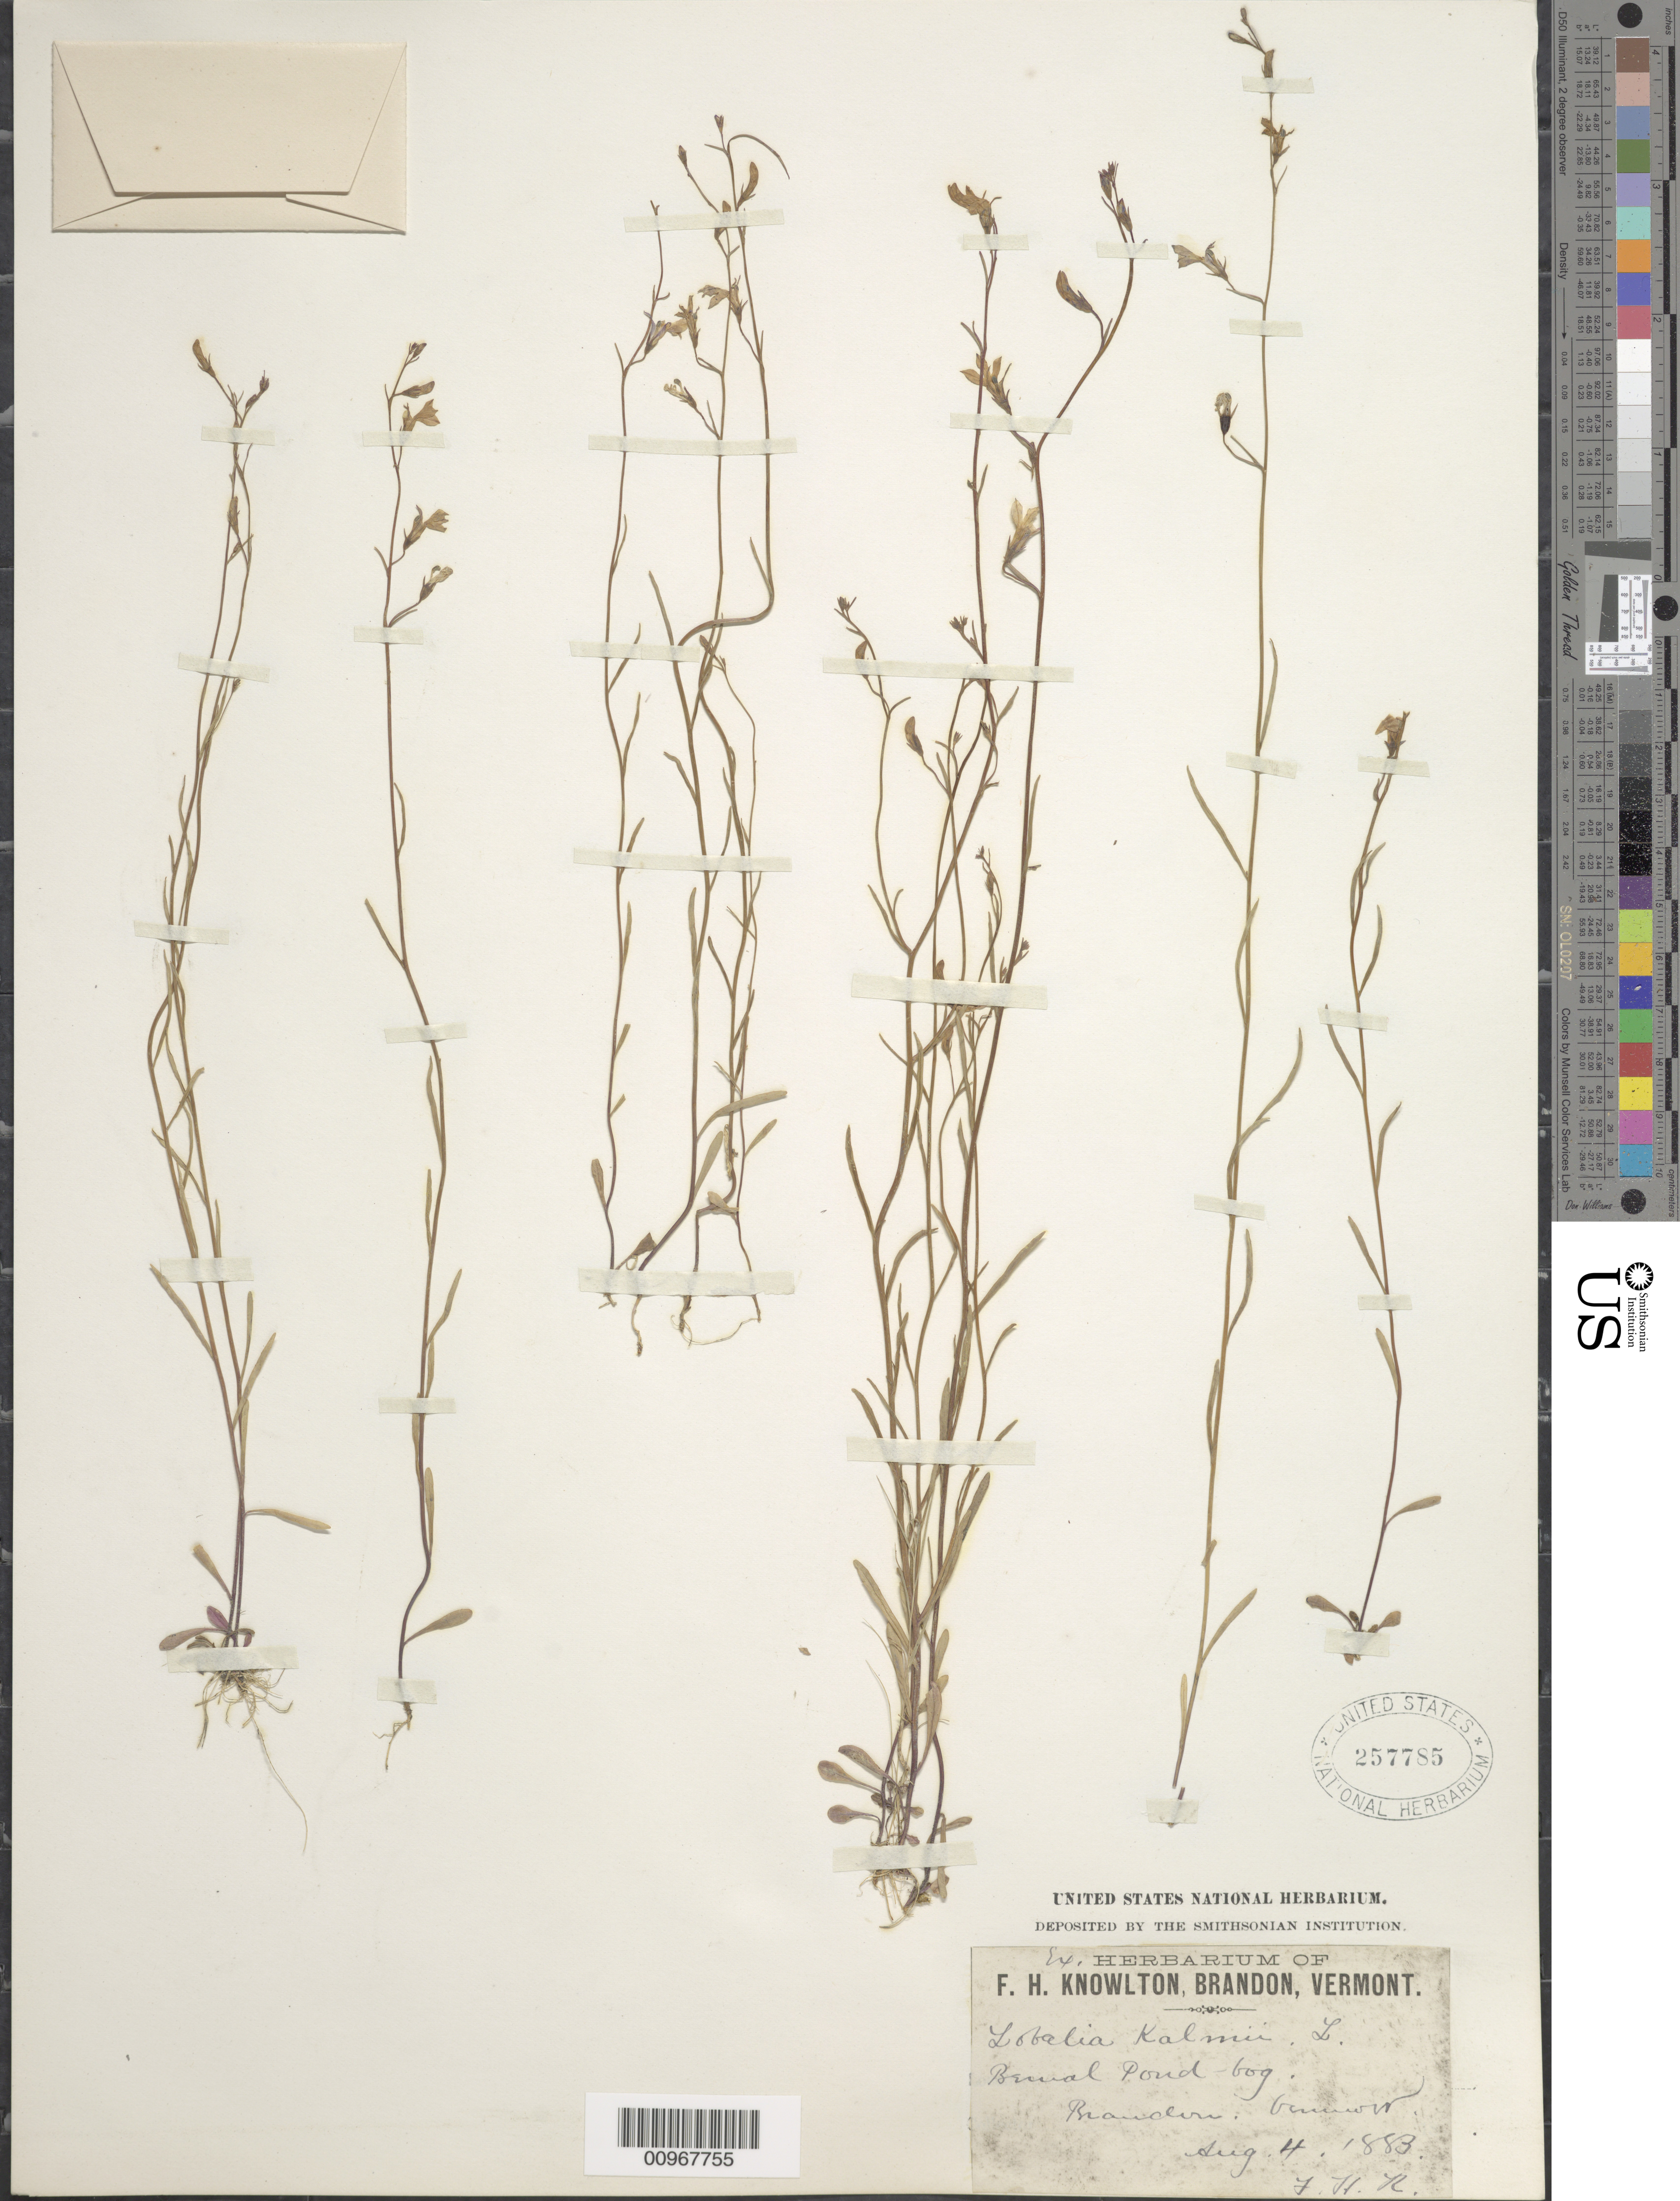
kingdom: Plantae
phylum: Tracheophyta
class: Magnoliopsida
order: Asterales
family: Campanulaceae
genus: Lobelia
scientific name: Lobelia kalmii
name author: L.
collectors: ex herb. F.H. Knowlton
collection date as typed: Aug. 4, 1883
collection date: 1883-08-04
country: United States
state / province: Vermont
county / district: Rutland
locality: Bewal Pond, Brandon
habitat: pond/bog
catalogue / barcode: US 257785